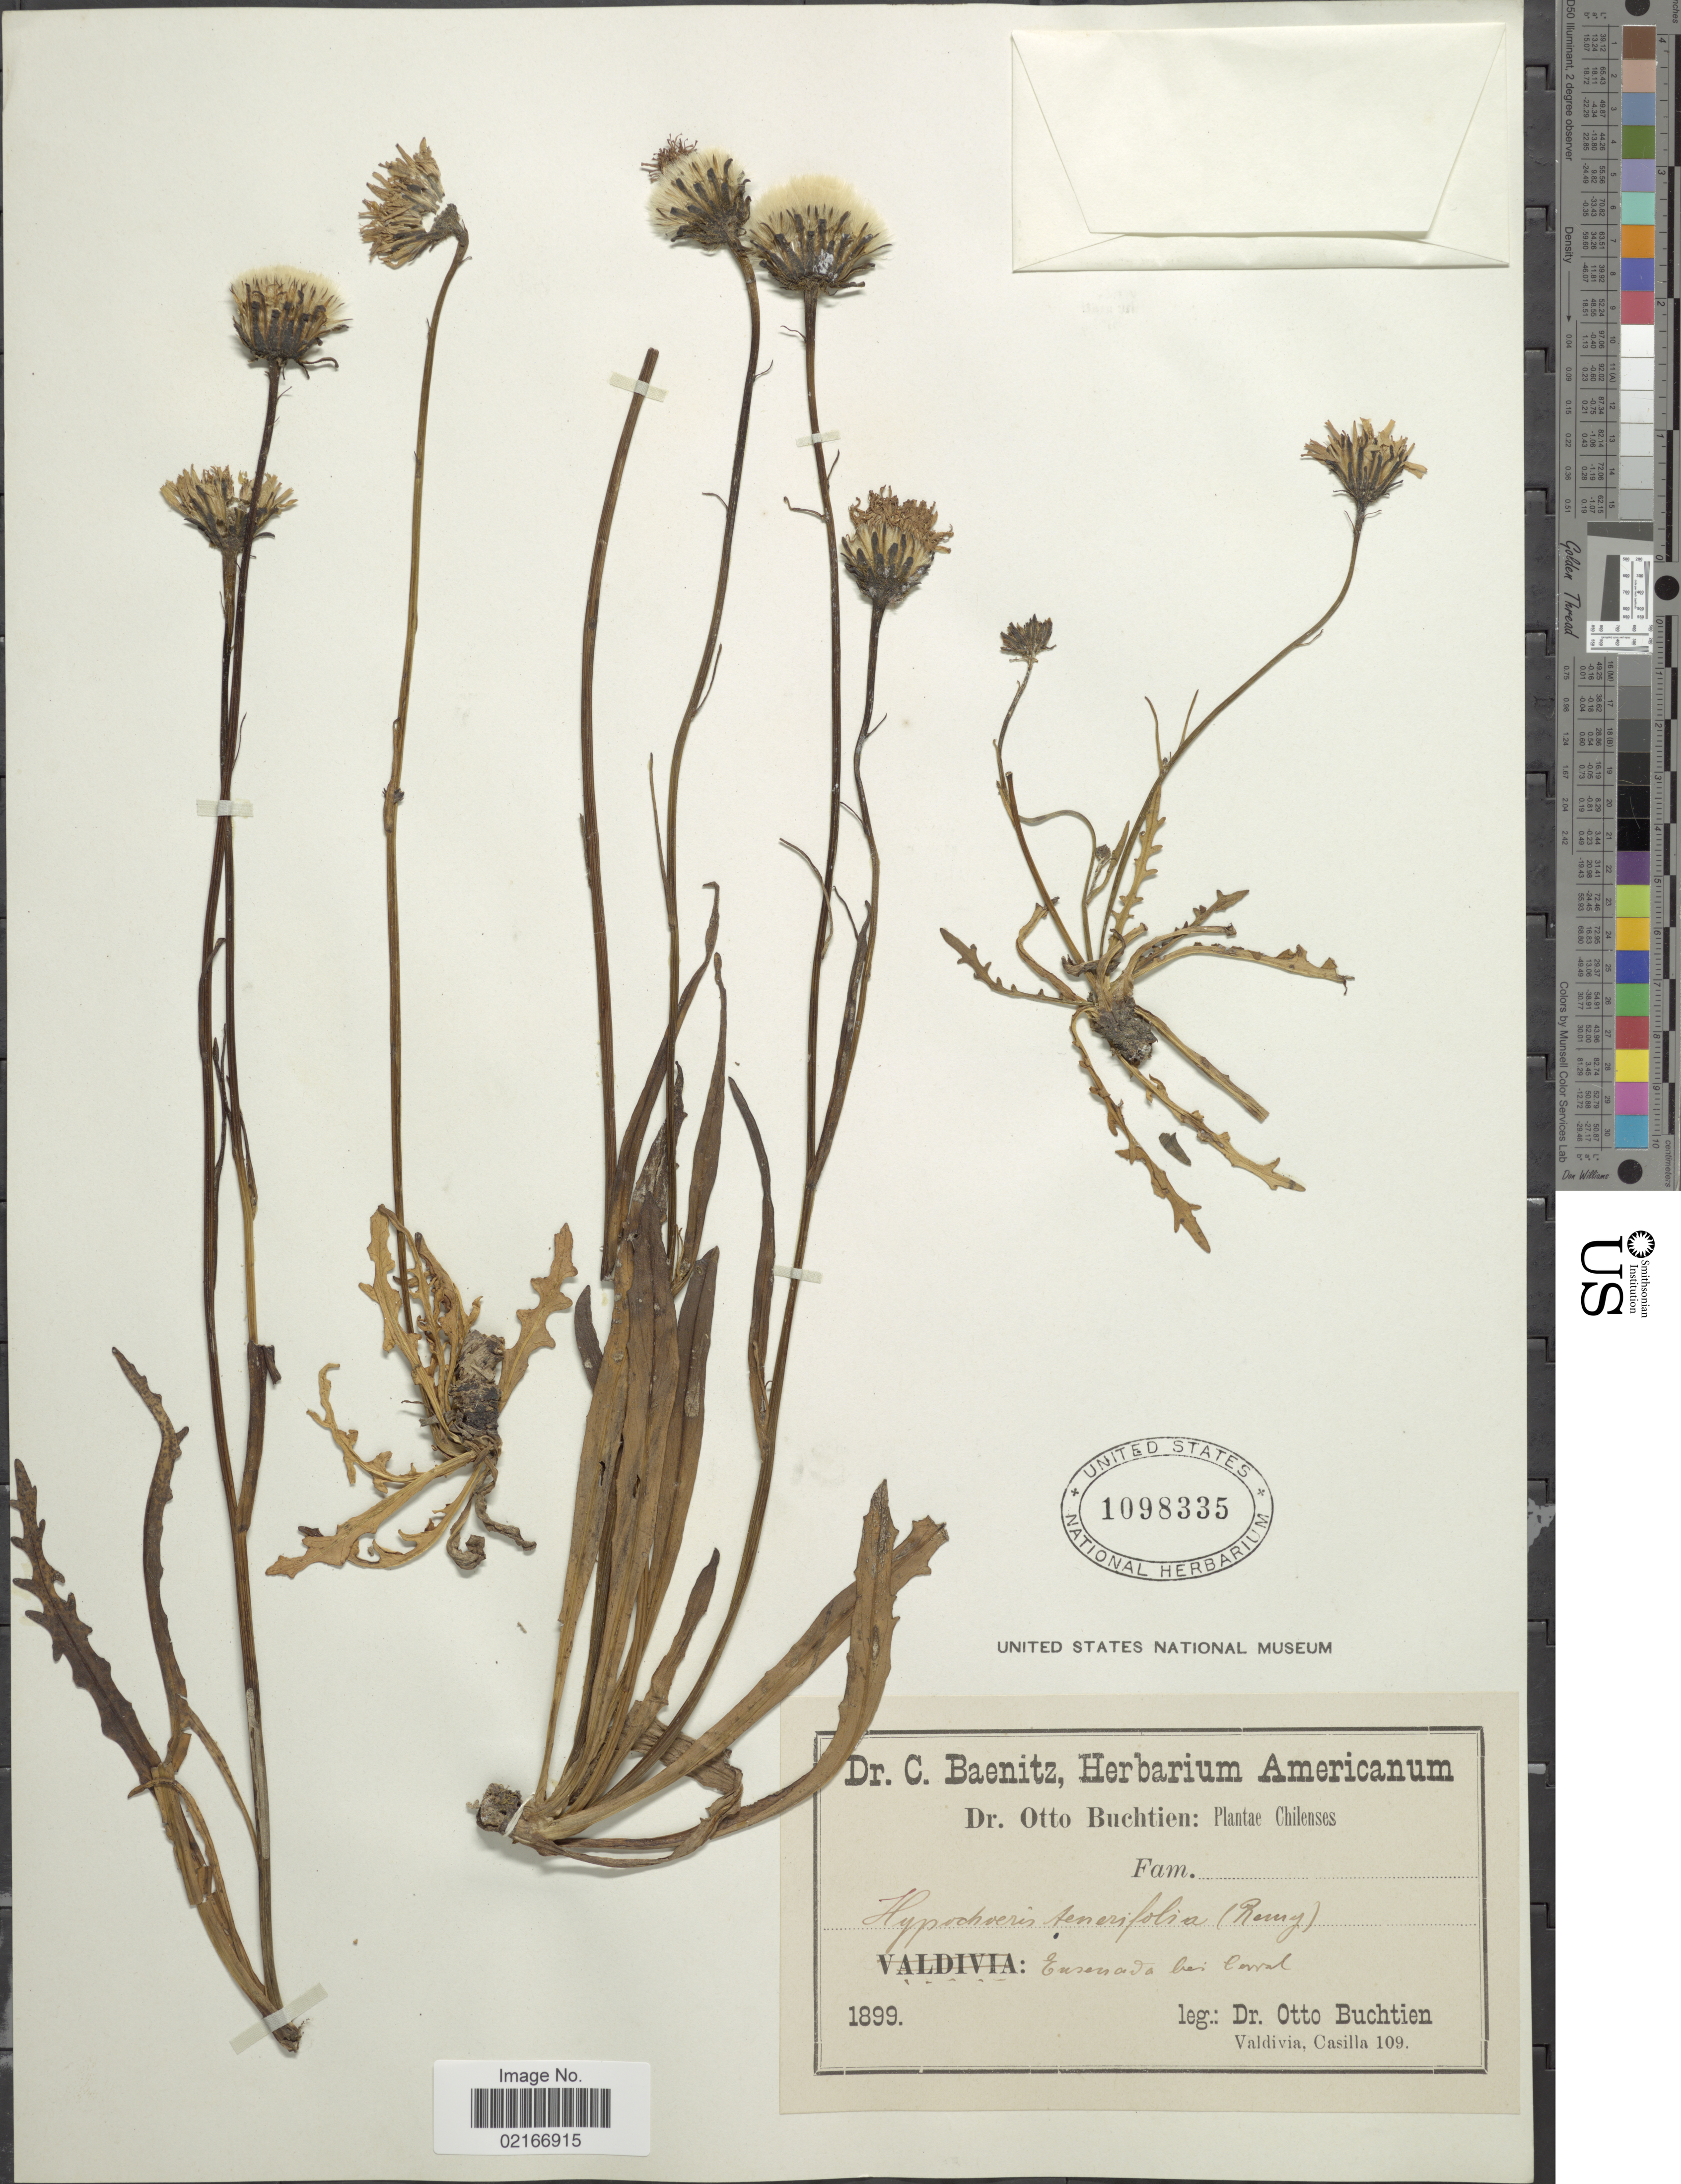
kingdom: Plantae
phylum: Tracheophyta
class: Magnoliopsida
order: Asterales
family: Asteraceae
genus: Hypochaeris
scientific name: Hypochaeris tenerifolia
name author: (J. Rémy) Dusén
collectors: O. Buchtien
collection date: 1899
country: Chile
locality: Ensenada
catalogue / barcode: US 1098335